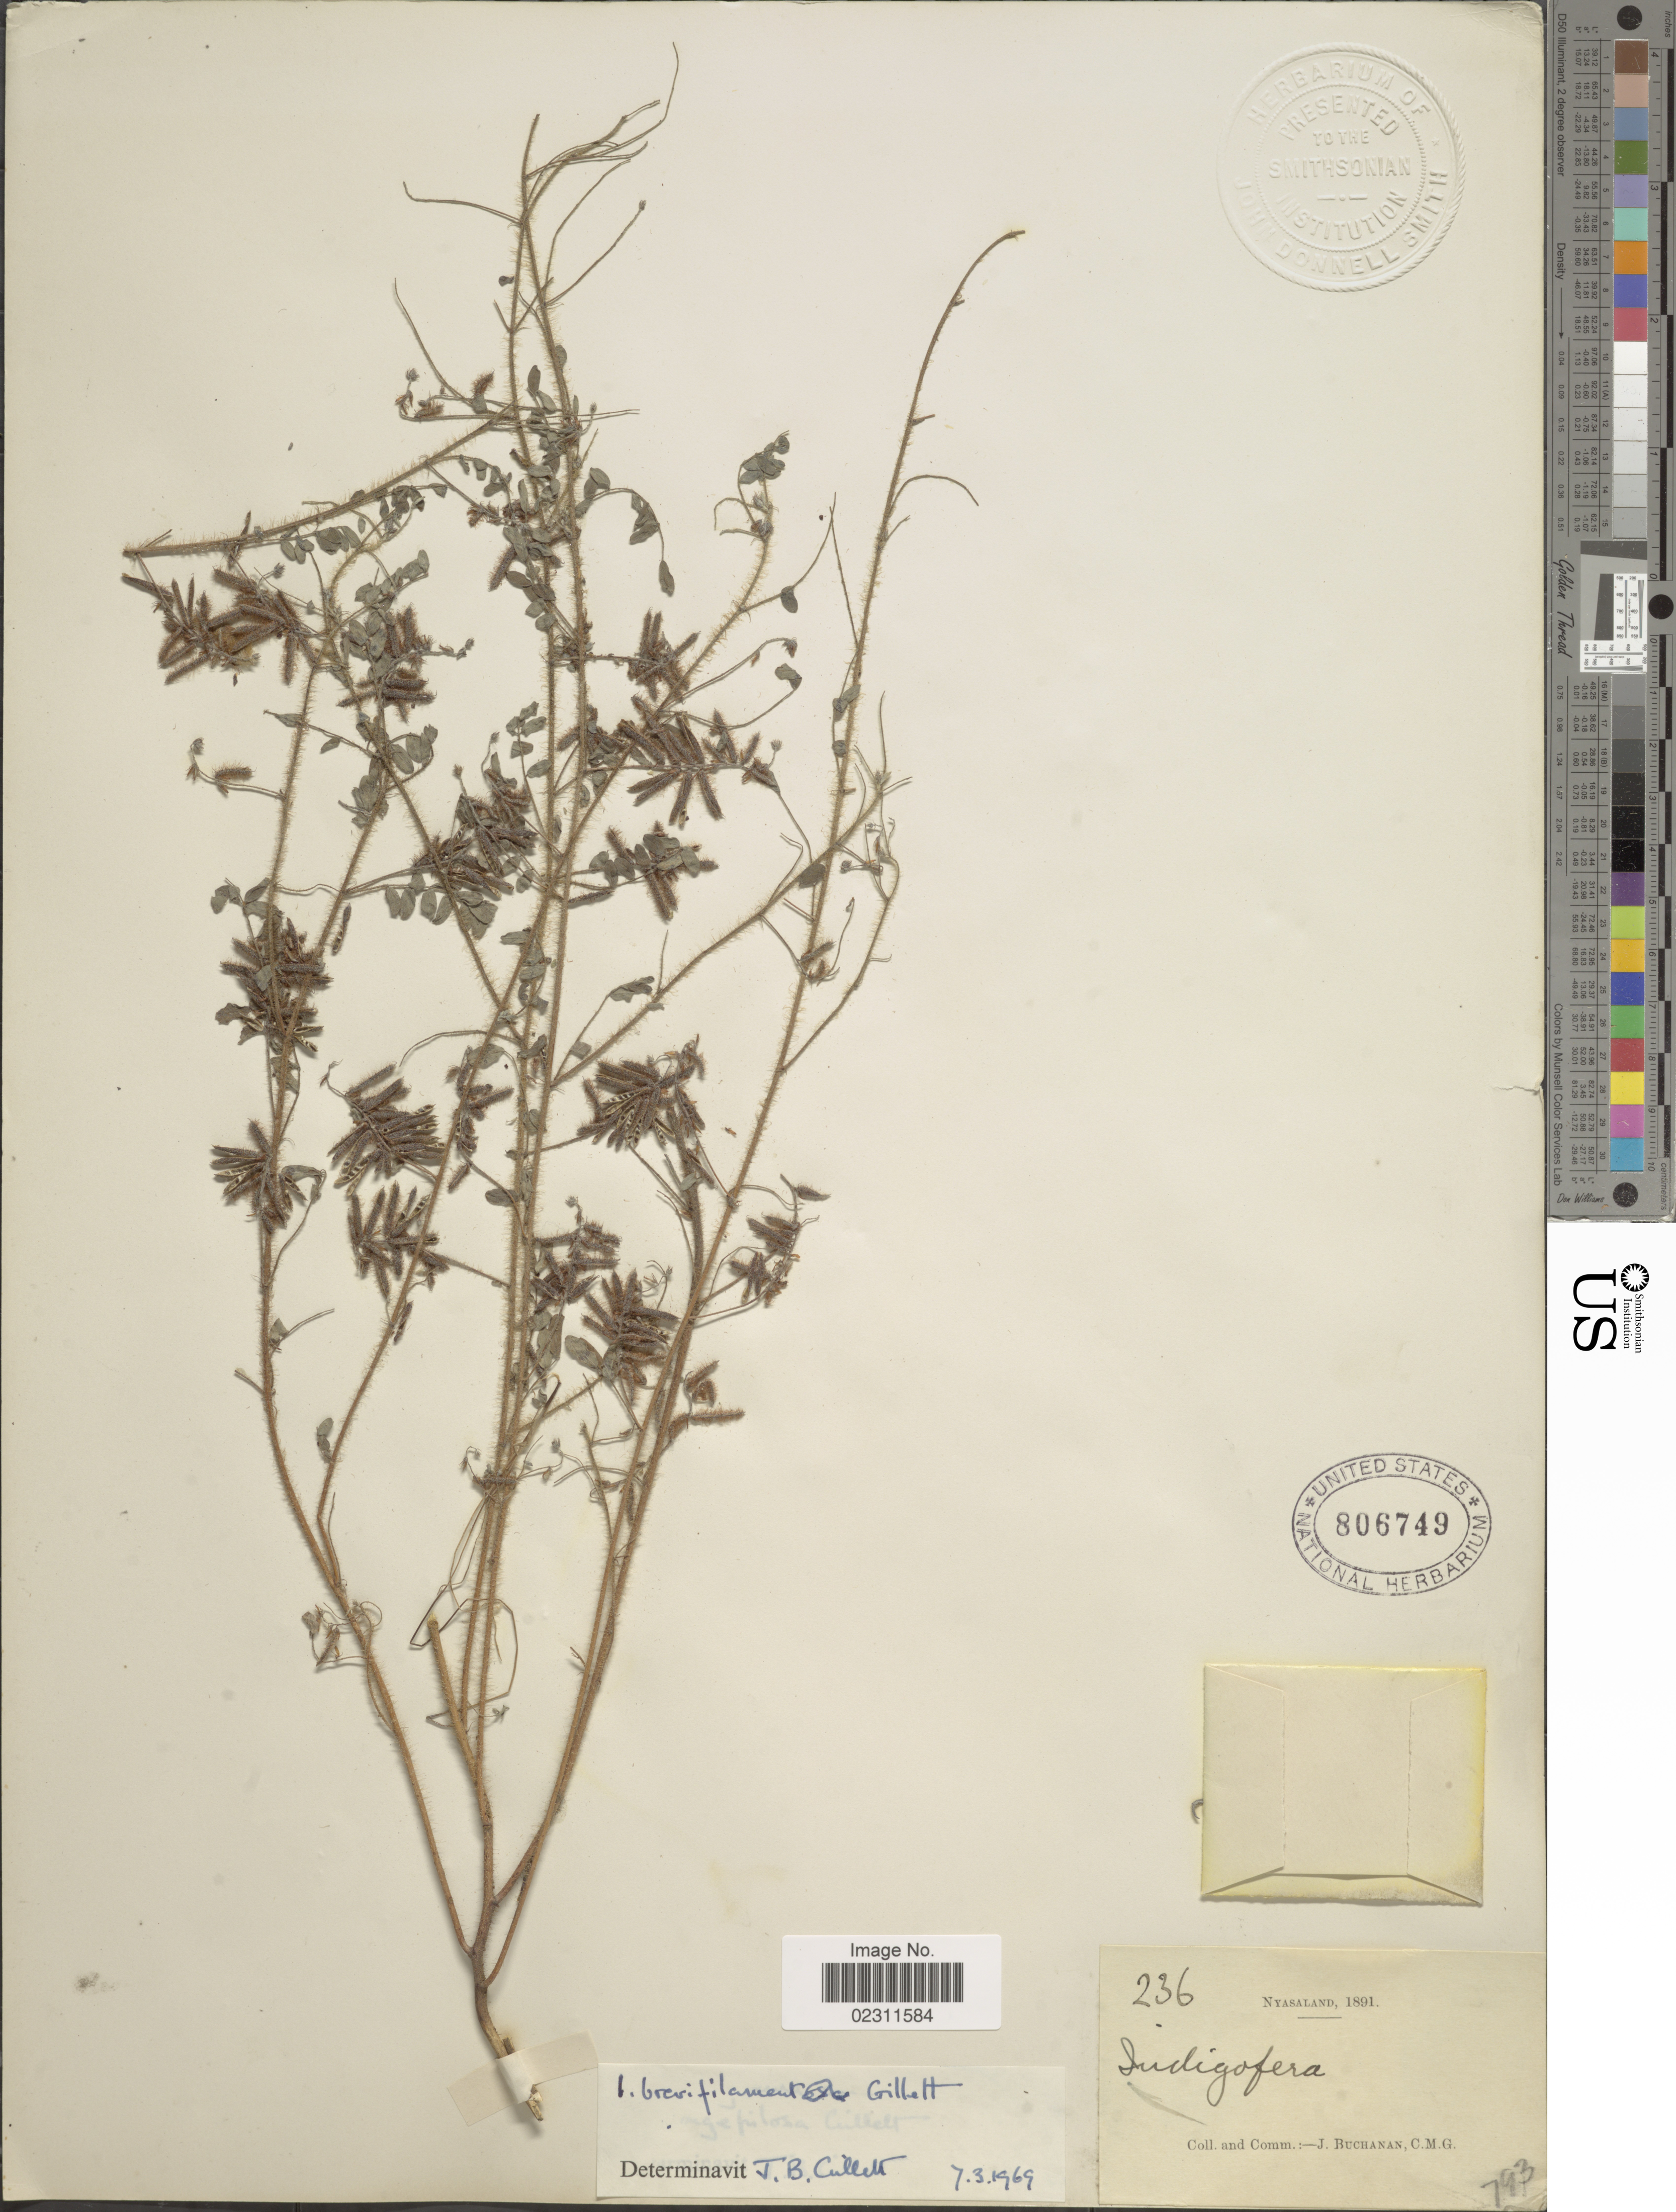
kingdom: Plantae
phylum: Tracheophyta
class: Magnoliopsida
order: Fabales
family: Fabaceae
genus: Indigofera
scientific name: Indigofera brevifilamenta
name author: J.B. Gillett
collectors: J. Buchanan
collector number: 236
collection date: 1891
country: Malawi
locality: Naysaland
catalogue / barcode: US 806749